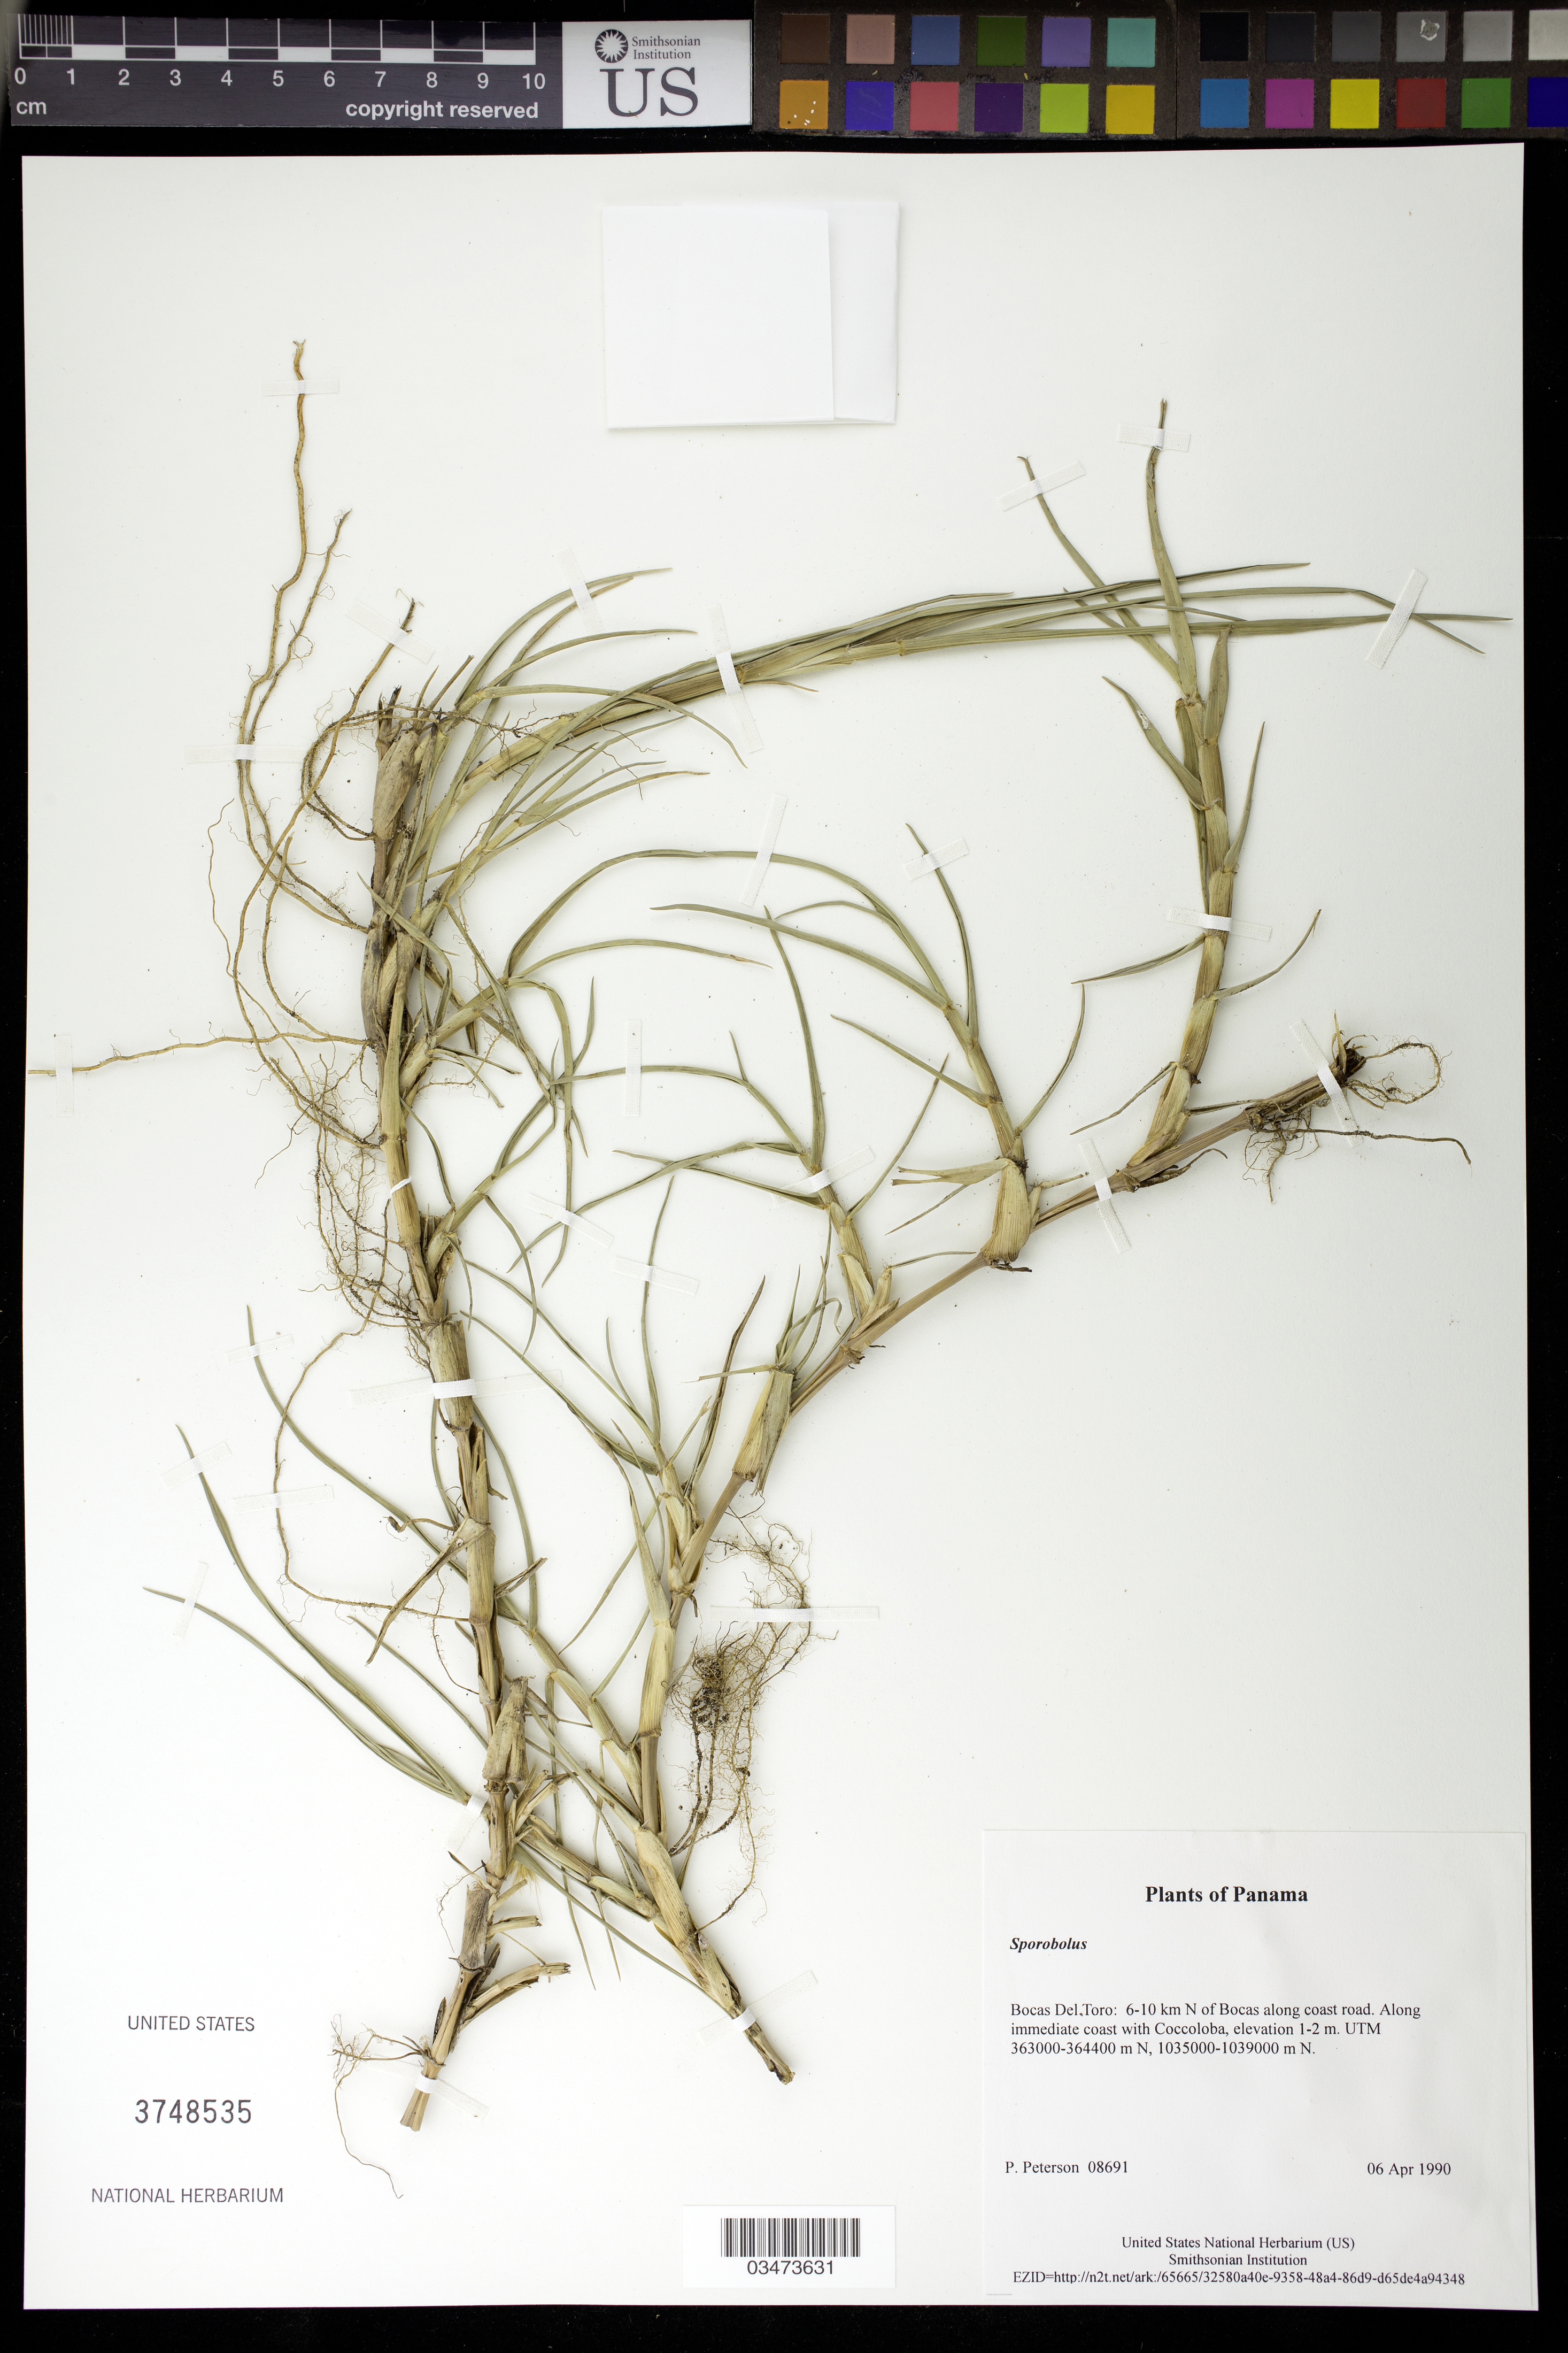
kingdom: Plantae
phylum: Tracheophyta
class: Liliopsida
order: Poales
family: Poaceae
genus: Sporobolus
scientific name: Sporobolus sp.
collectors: P. M. Peterson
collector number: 08691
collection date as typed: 06 Apr 1990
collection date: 1990-04-06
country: Panama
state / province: Bocas del Toro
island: Colón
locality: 6-10 km N of Bocas along coast road.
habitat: Along immediate coast with Coccoloba, elevation 1-2 m. UTM 363000-364400 m N, 1035000-1039000 m N.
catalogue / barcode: US 3748535